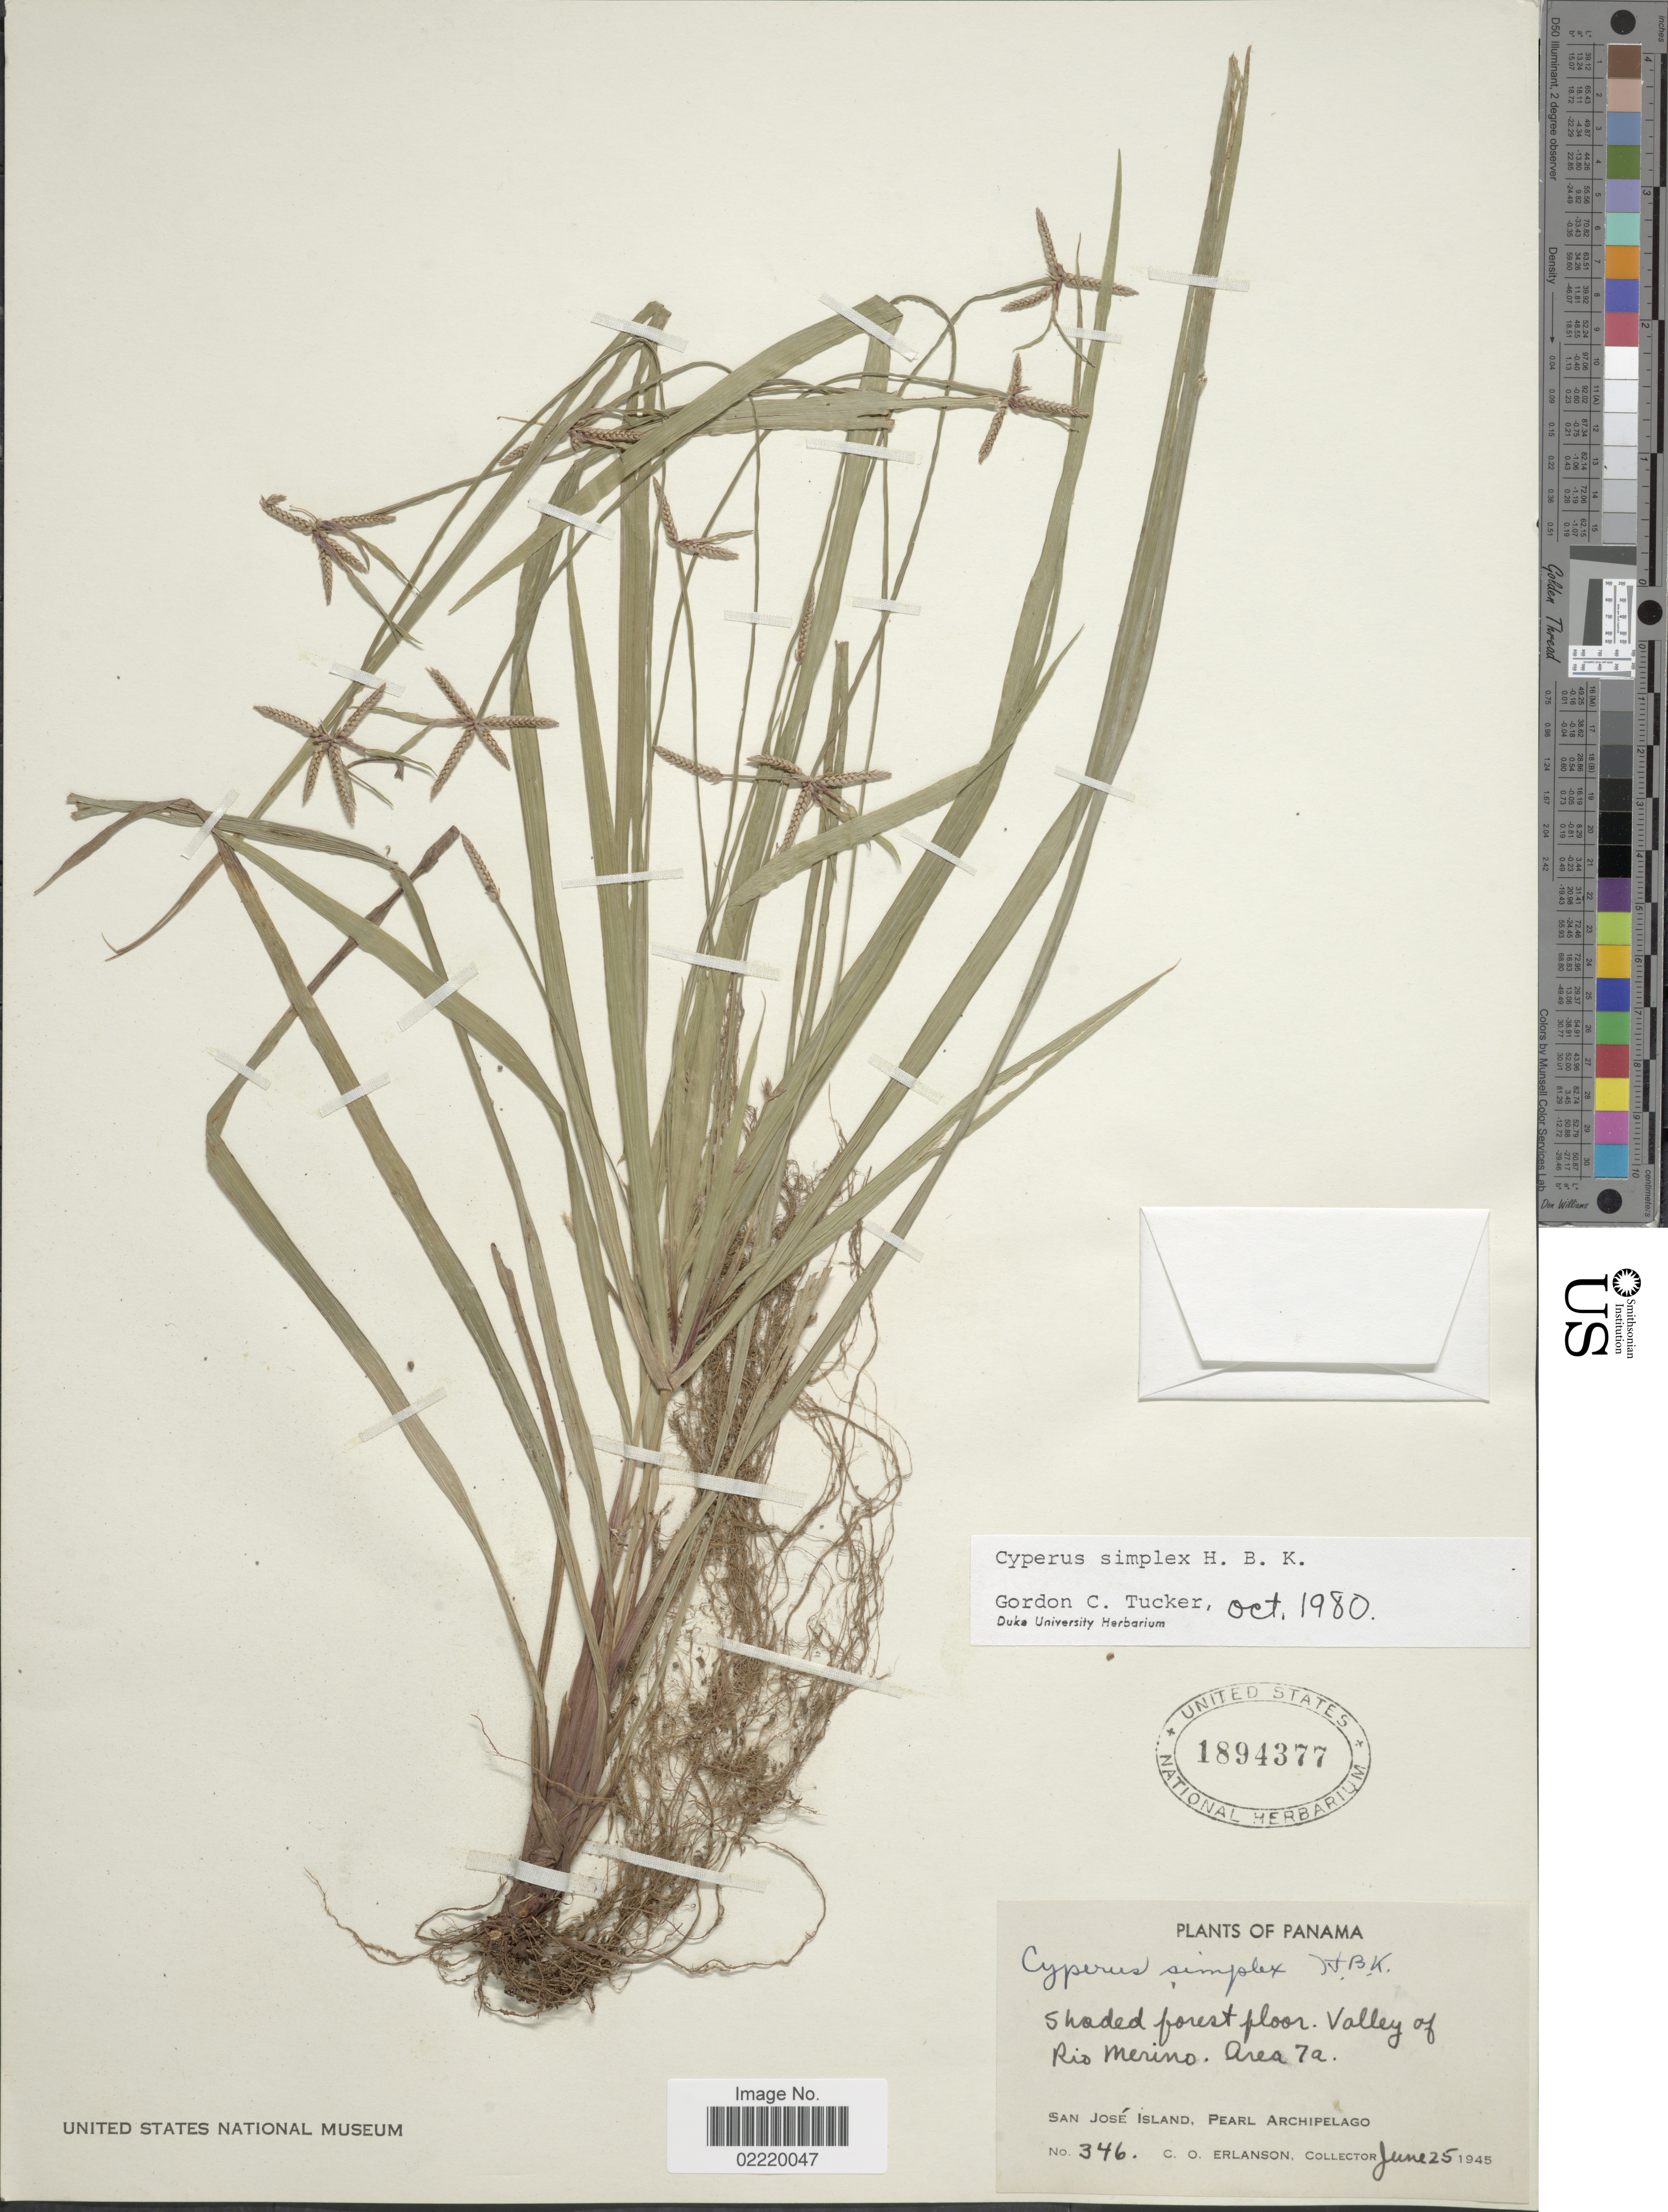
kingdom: Plantae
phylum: Tracheophyta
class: Liliopsida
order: Poales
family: Cyperaceae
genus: Cyperus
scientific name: Cyperus simplex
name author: Kunth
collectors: C. O. Erlanson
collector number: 346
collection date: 1945-06-25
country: Panama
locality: Shaded forest floor, Valley of Rio Merino, Area 7a, San Jose Island, Pearl Archipelago.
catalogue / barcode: US 1894377